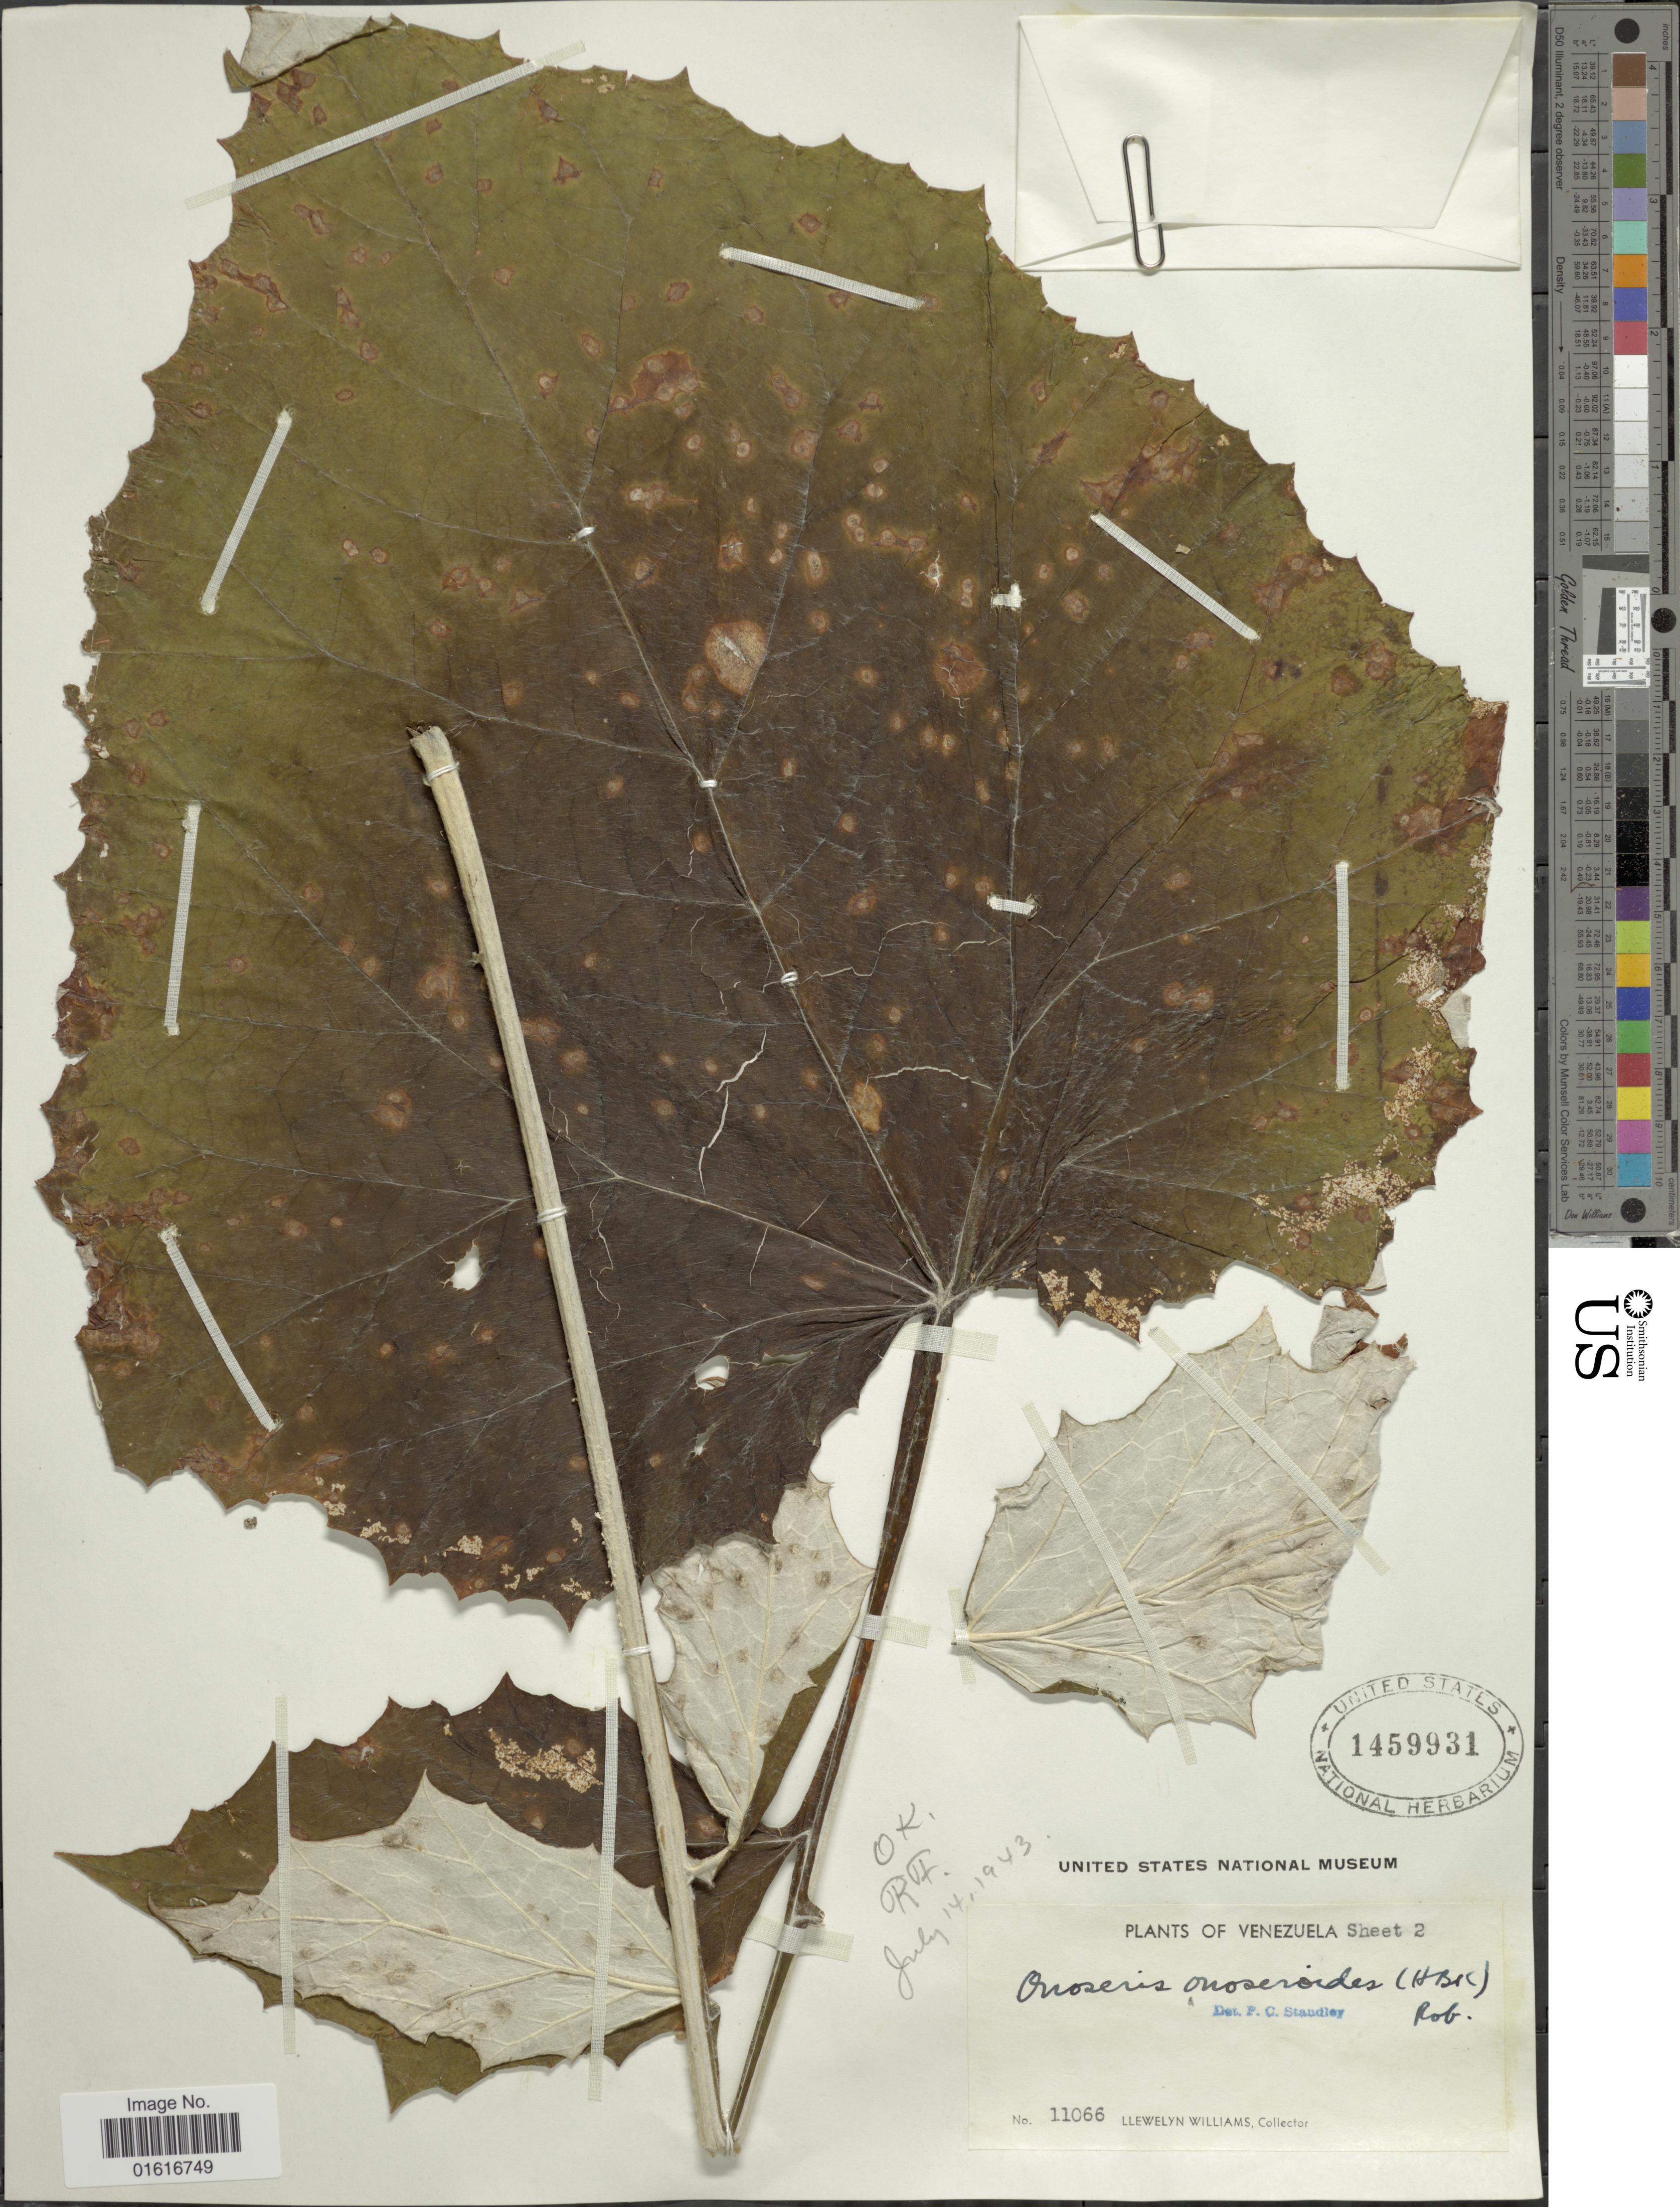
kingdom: Plantae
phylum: Tracheophyta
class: Magnoliopsida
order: Asterales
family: Asteraceae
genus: Onoseris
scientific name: Onoseris onoseroides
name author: (Kunth) B.L. Rob.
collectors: Ll. Williams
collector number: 11066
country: Venezuela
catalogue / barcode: US 1459931